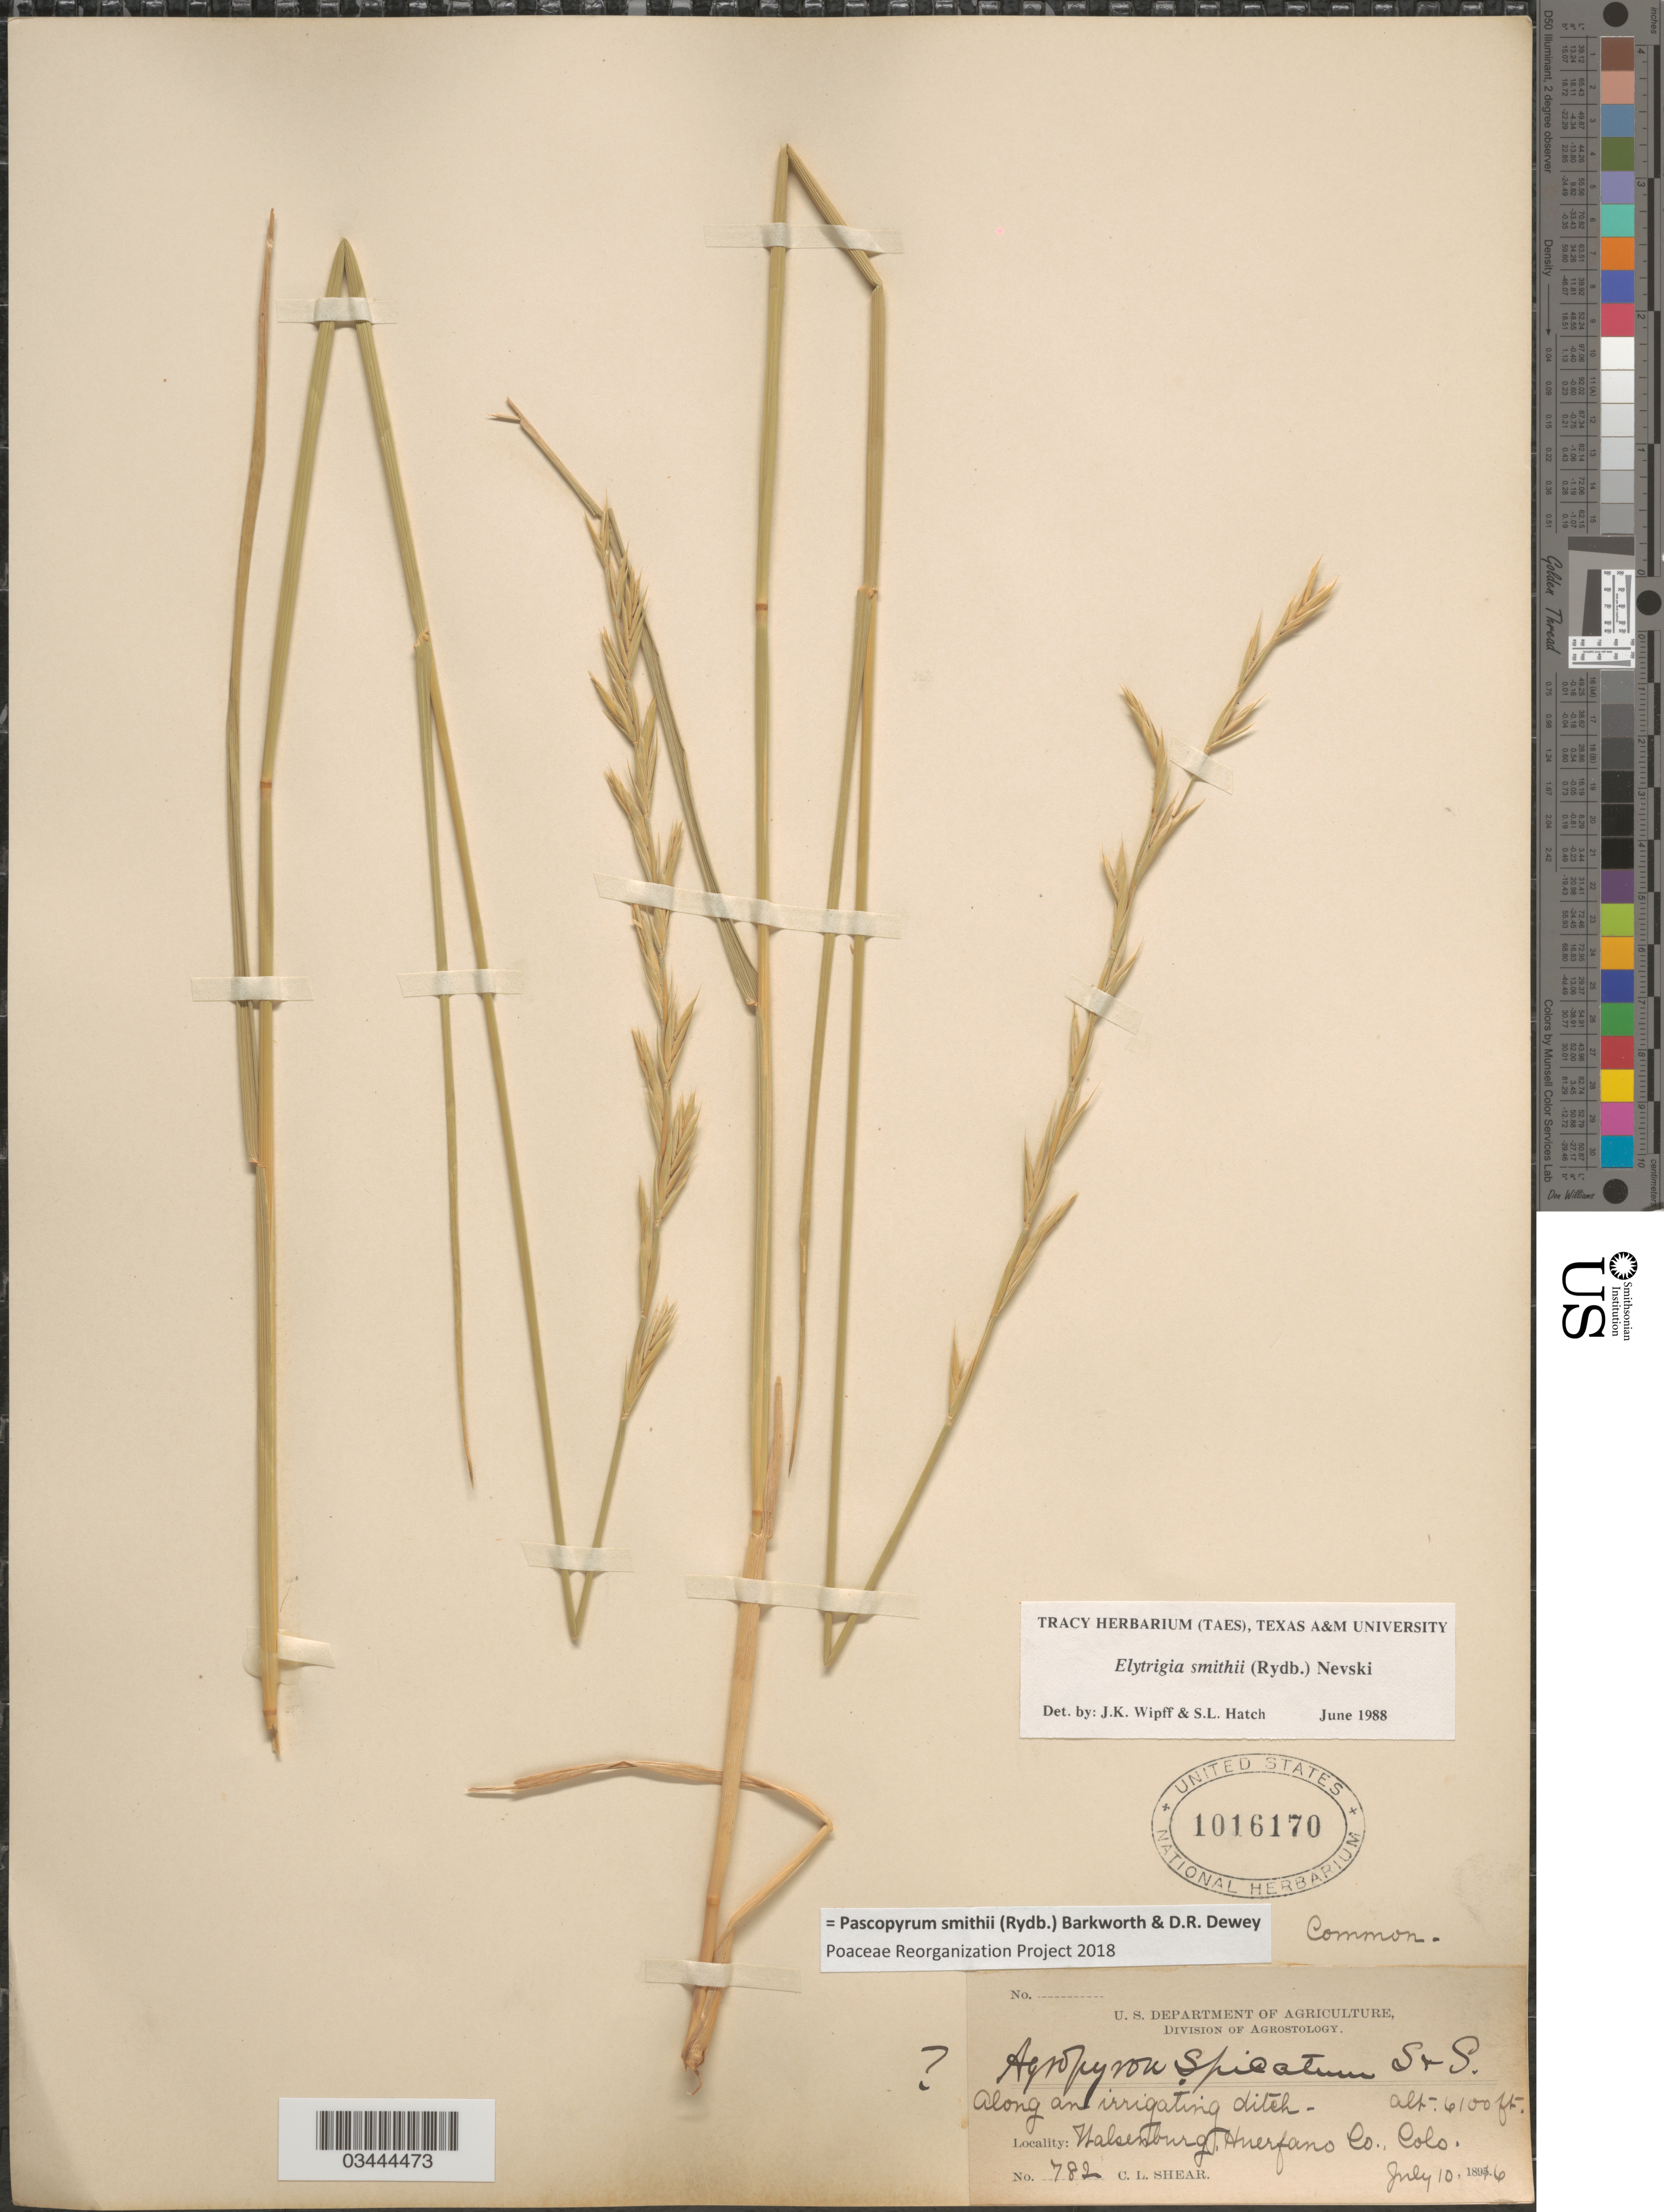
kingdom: Plantae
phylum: Tracheophyta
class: Liliopsida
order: Poales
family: Poaceae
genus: Pascopyrum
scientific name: Pascopyrum smithii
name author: (Rydb.) Barkworth & Dewey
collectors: C. L. Shear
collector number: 782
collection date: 1896-07-10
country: United States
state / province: Colorado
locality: Along an irrigating ditch. Walsenburg, Huerfano Co.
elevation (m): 1859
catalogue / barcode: US 1016170